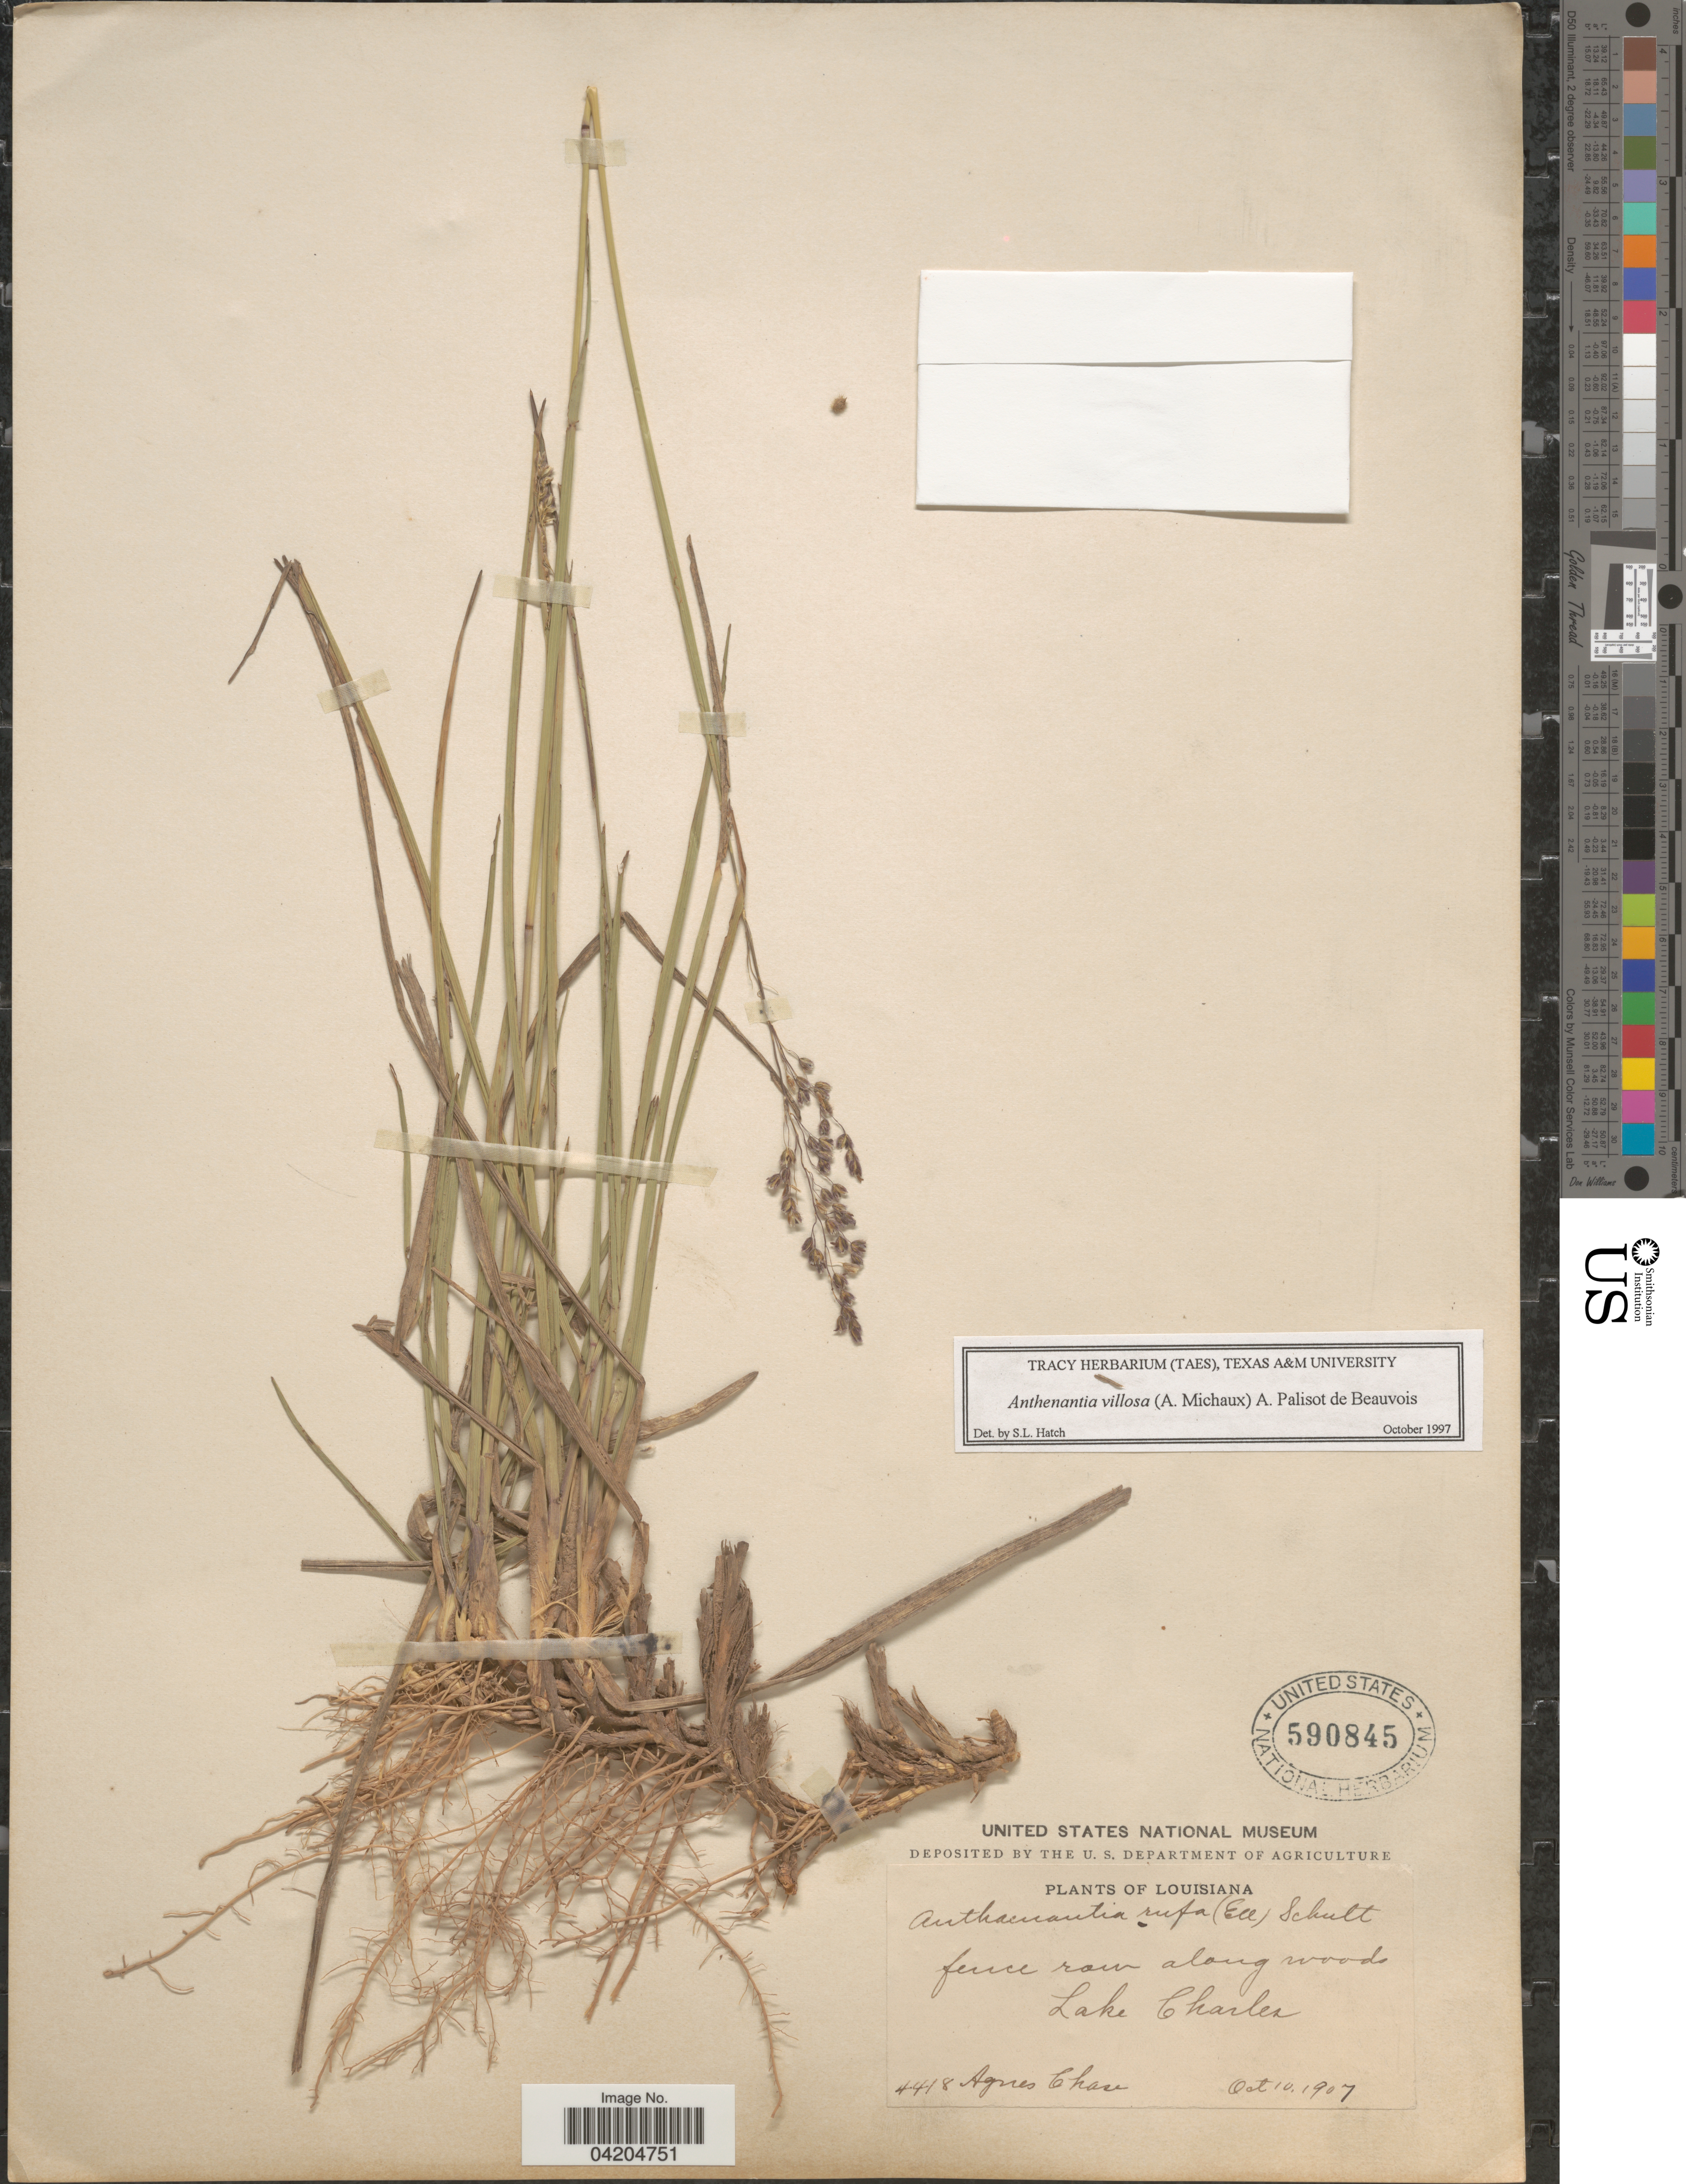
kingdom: Plantae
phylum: Tracheophyta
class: Liliopsida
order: Poales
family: Poaceae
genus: Anthaenantia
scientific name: Anthaenantia villosa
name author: (Michx.) P. Beauv.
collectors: A. Chase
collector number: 4418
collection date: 1907-10-10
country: United States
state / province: Louisiana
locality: Lake Charles.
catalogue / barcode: US 590845